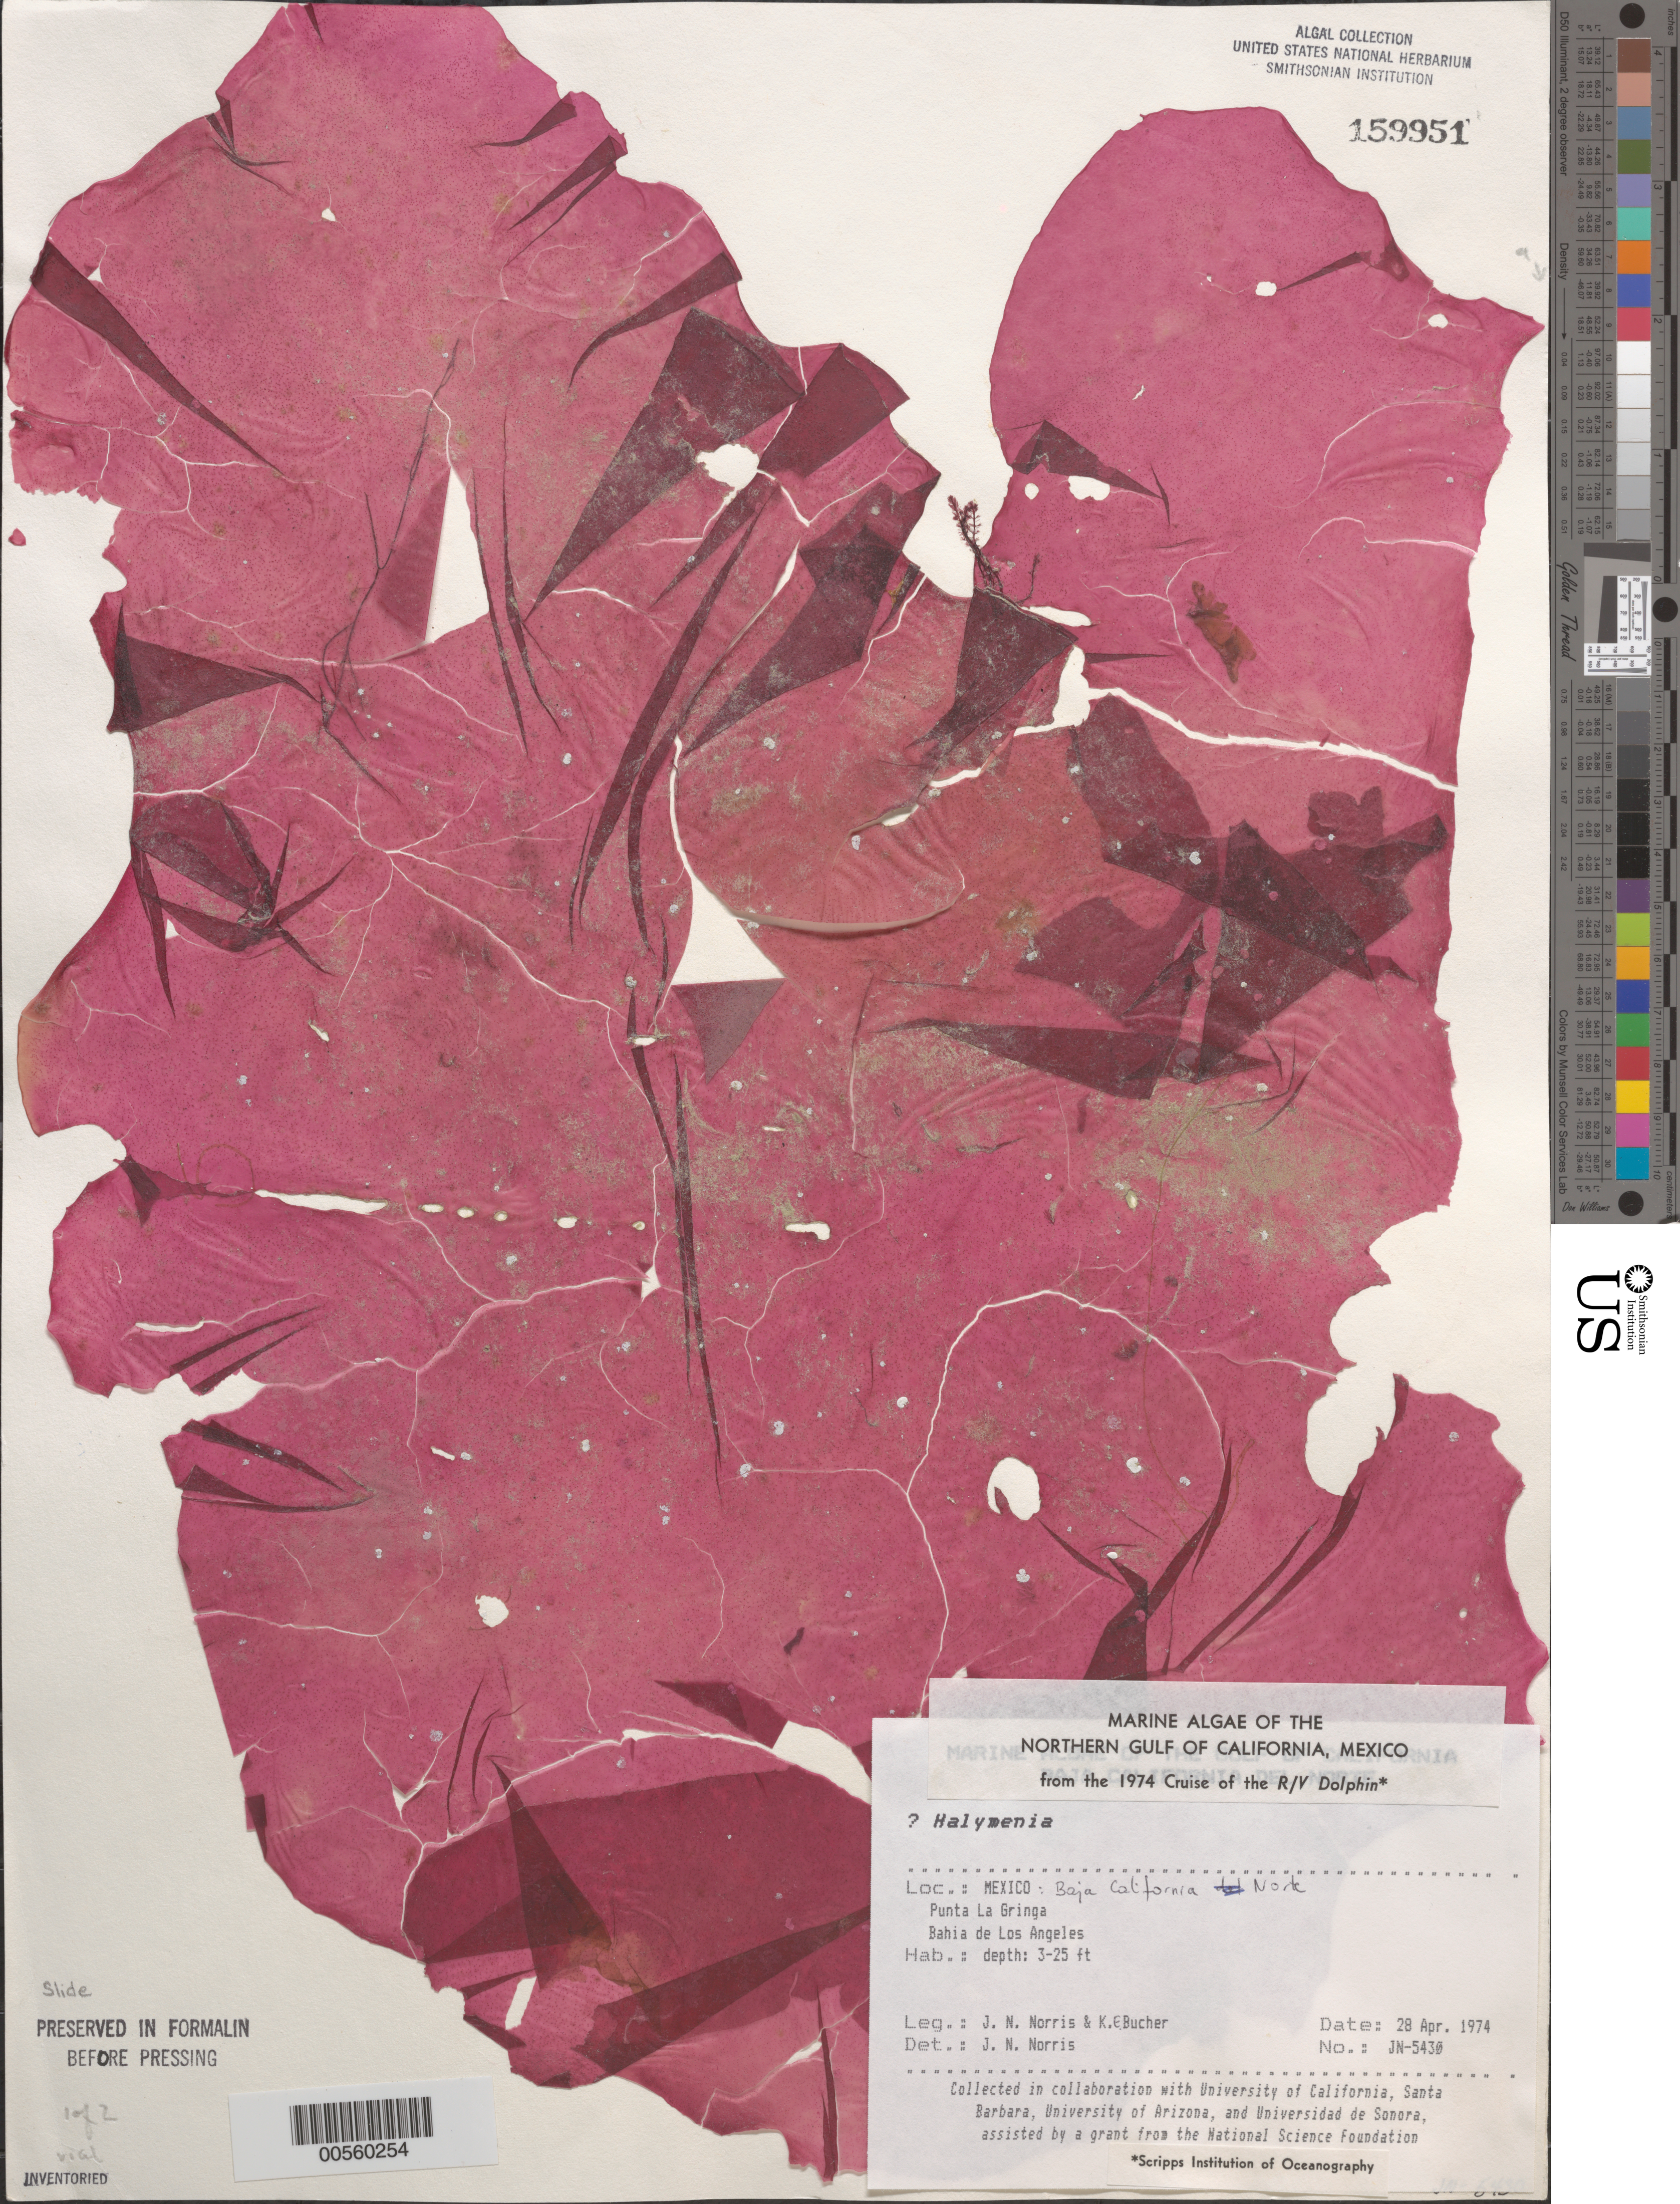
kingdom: Plantae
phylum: Rhodophyta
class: Florideophyceae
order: Halymeniales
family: Halymeniaceae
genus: Halymenia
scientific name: Halymenia sp.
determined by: Norris, James N.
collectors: J. N. Norris & K. E. Bucher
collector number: JN-5430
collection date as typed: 28 Apr 1974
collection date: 1974-04-28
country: Mexico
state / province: Baja California Norte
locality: Punta La Gringa, Bahia de los Angeles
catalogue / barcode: US 159951